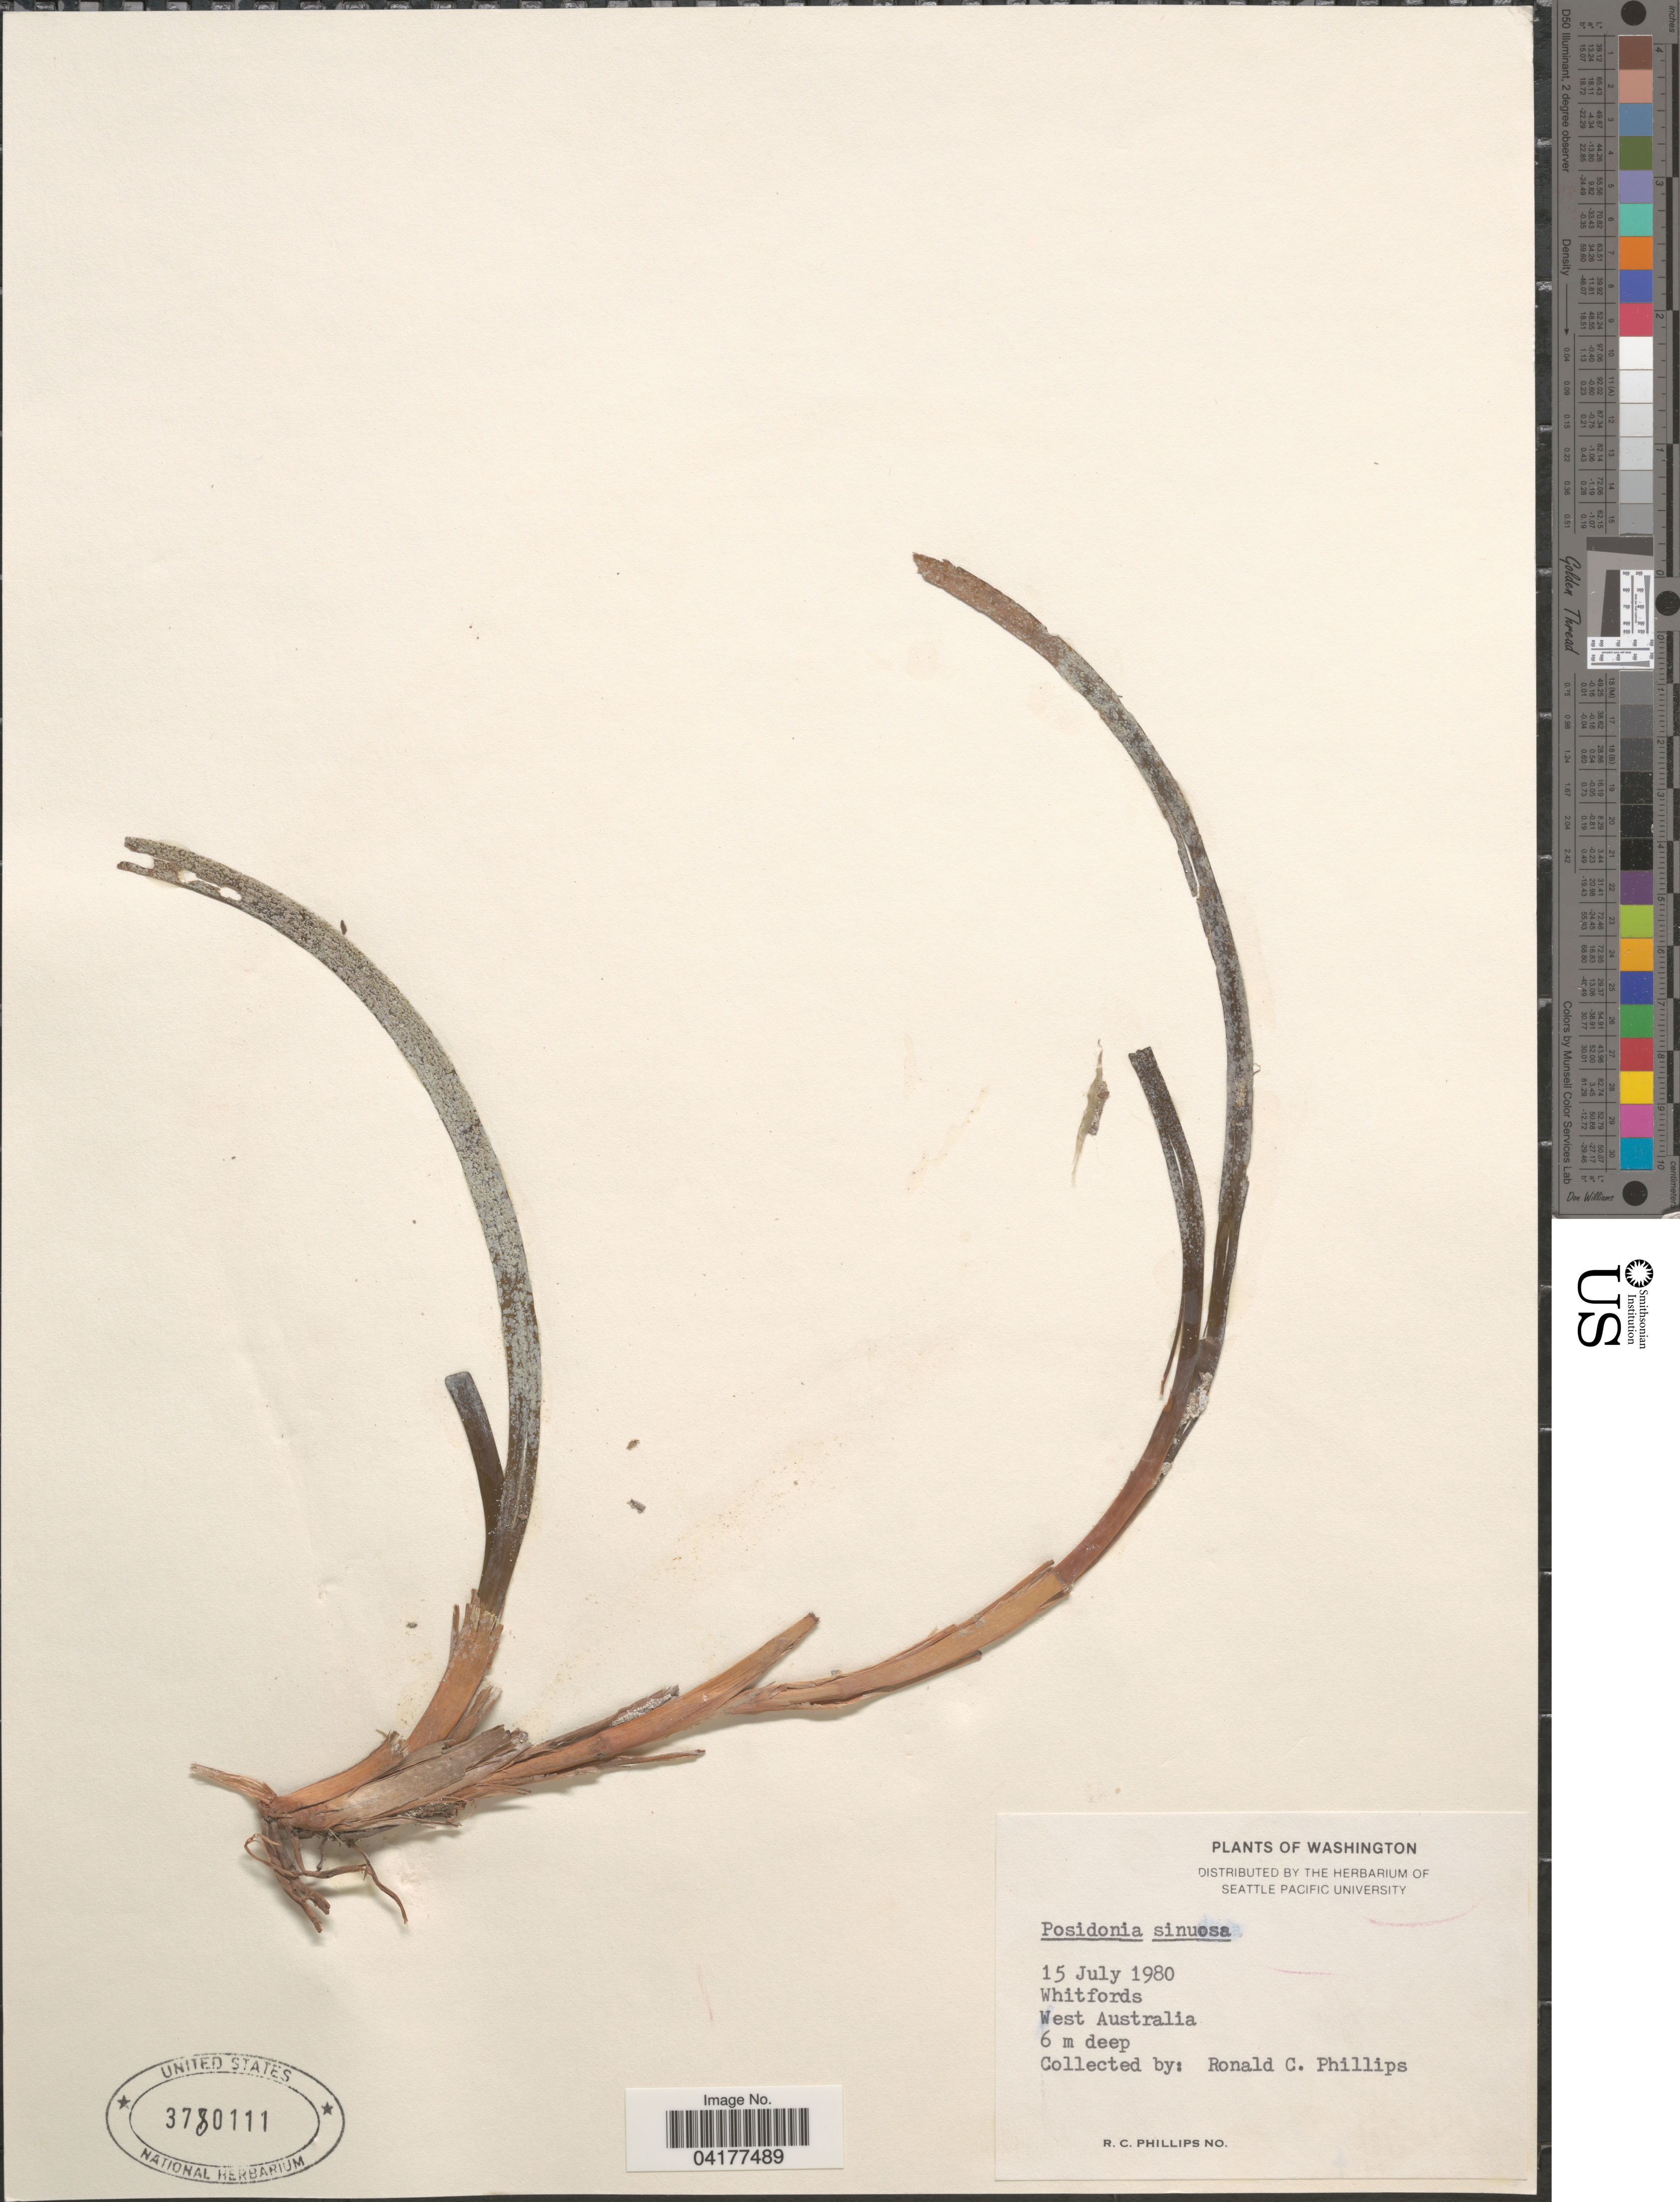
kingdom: Plantae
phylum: Tracheophyta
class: Liliopsida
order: Alismatales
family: Posidoniaceae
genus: Posidonia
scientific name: Posidonia sinuosa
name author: Cambridge & J. Kuo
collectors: R. C. Phillips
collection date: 1980-07-15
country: Australia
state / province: Western Australia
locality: Whitfords. West Australia.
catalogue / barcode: US 3780111